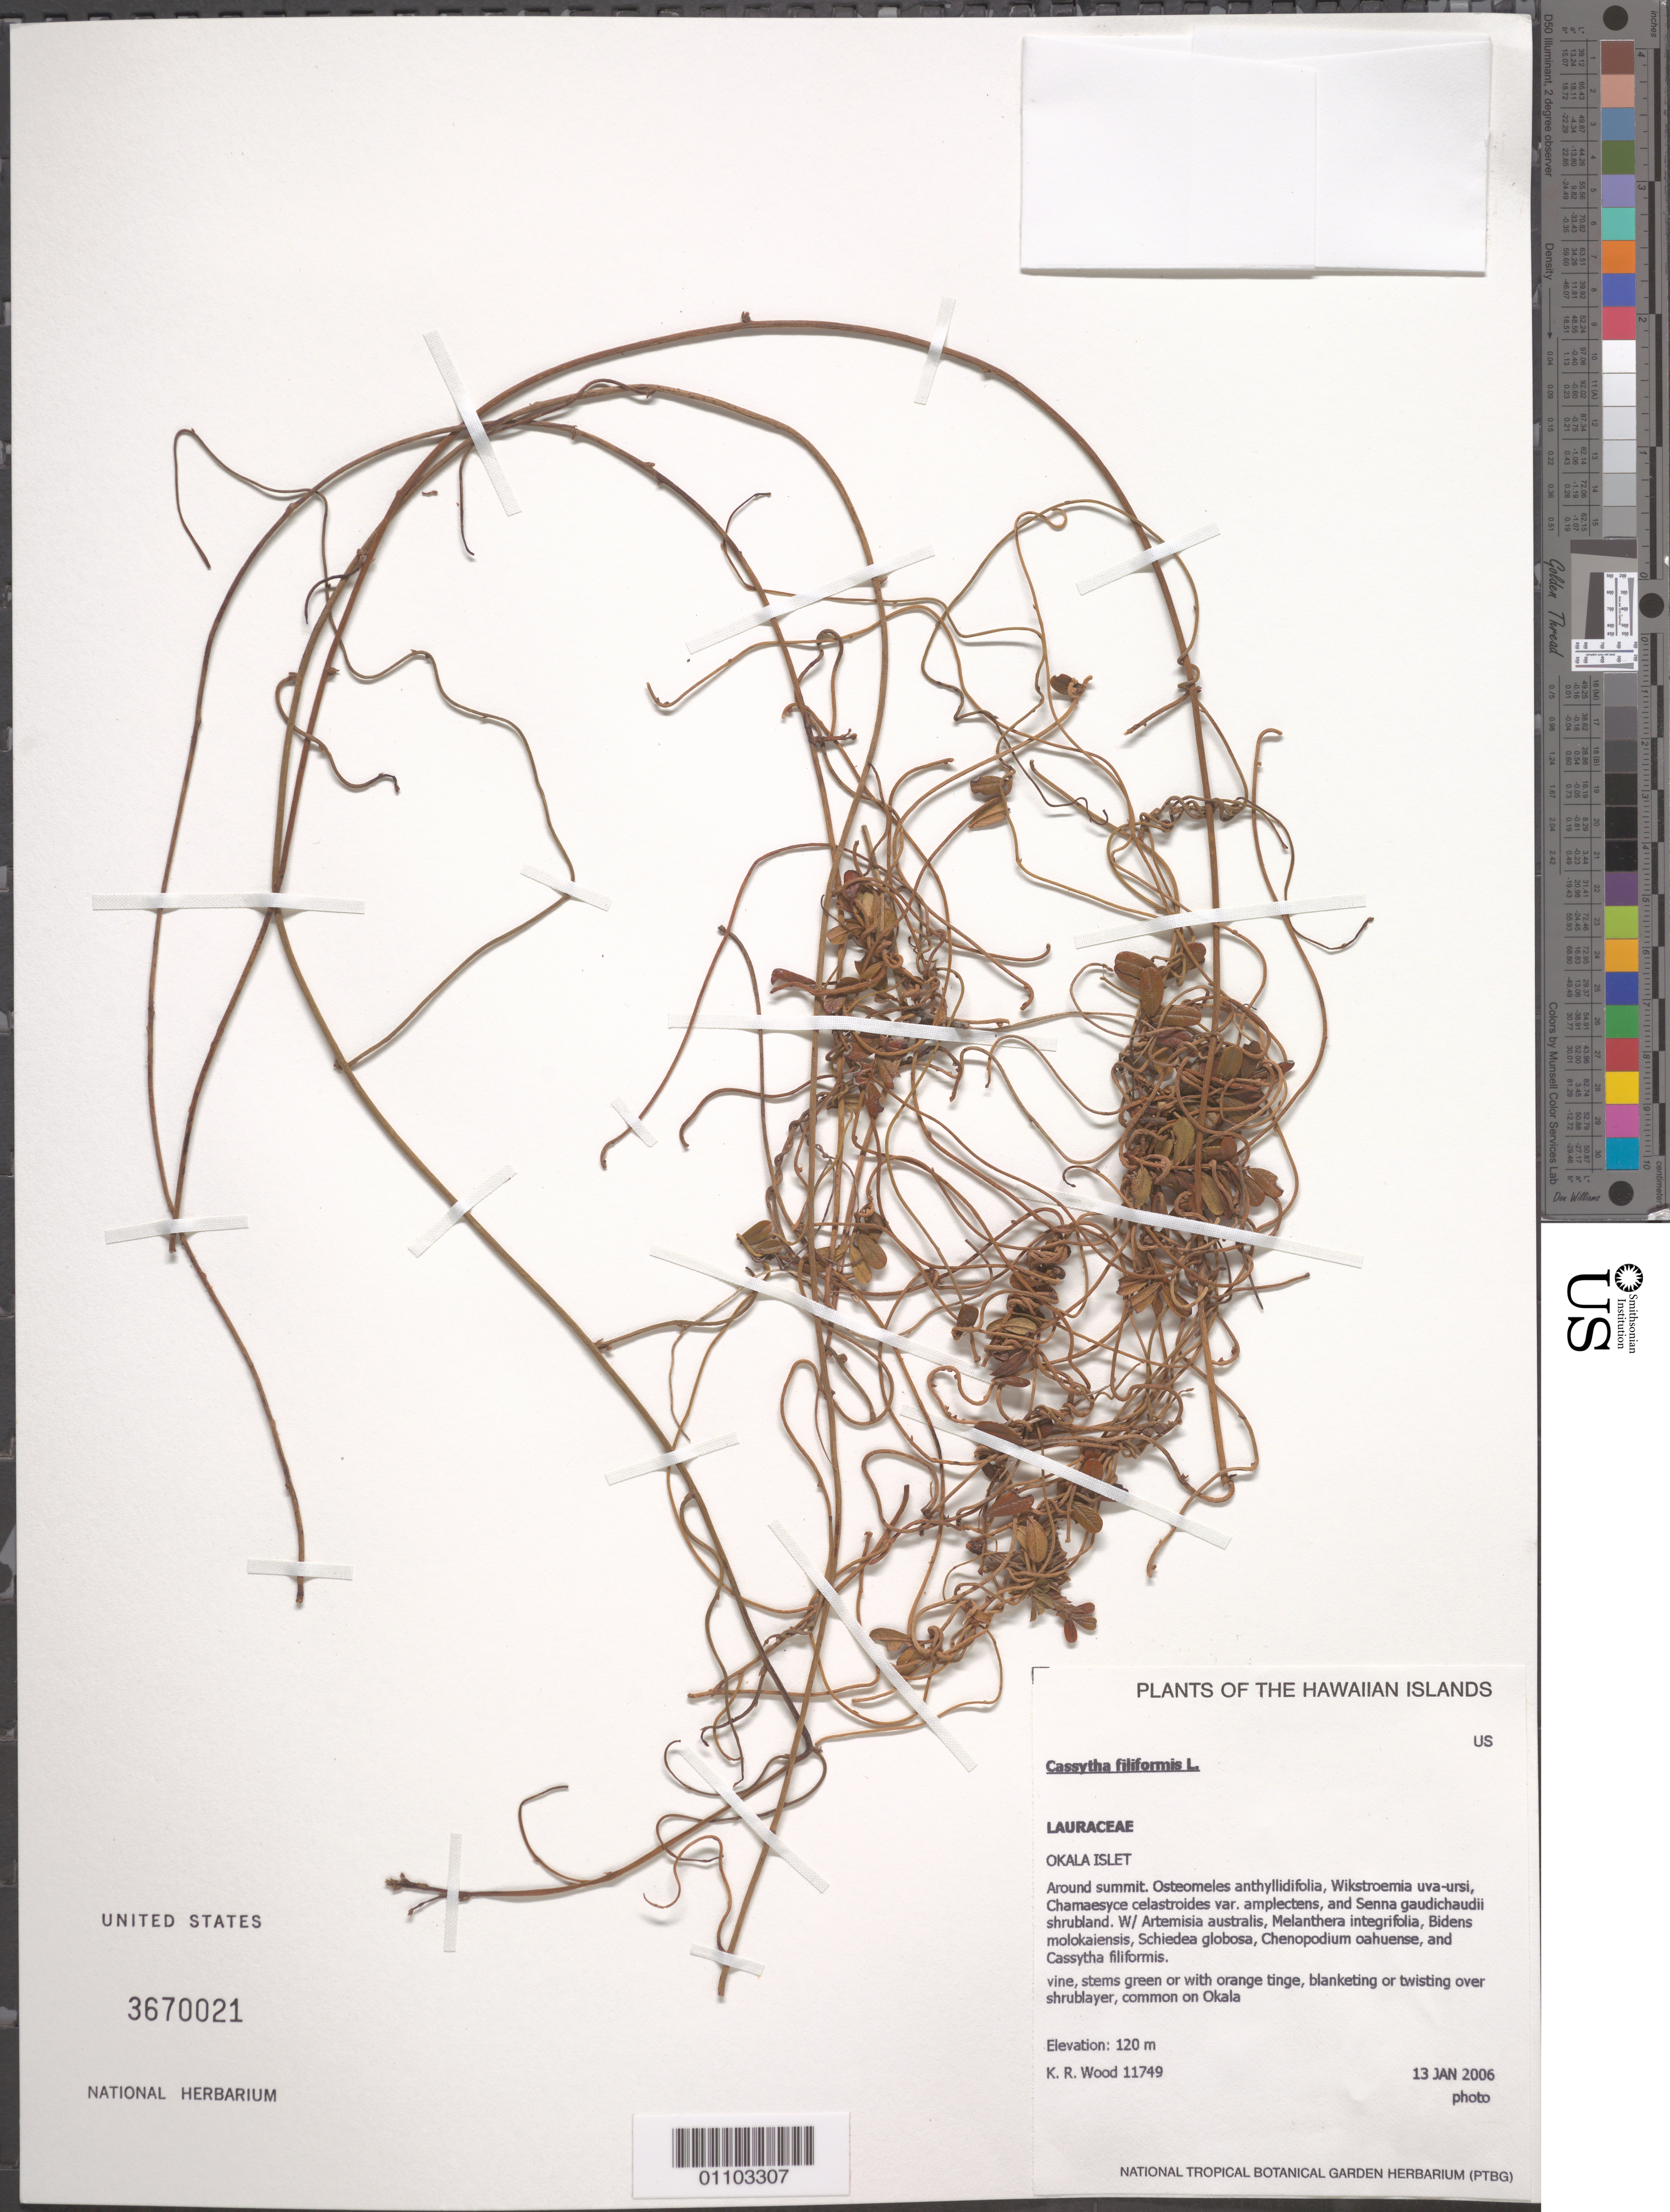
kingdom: Plantae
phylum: Tracheophyta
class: Magnoliopsida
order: Laurales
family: Lauraceae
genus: Cassytha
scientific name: Cassytha filiformis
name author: L.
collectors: K. R. Wood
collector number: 11749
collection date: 2006-01-13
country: United States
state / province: Hawaii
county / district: Maui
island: Moloka'i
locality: Okala Islet, around summit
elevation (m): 120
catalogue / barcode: US 3670021